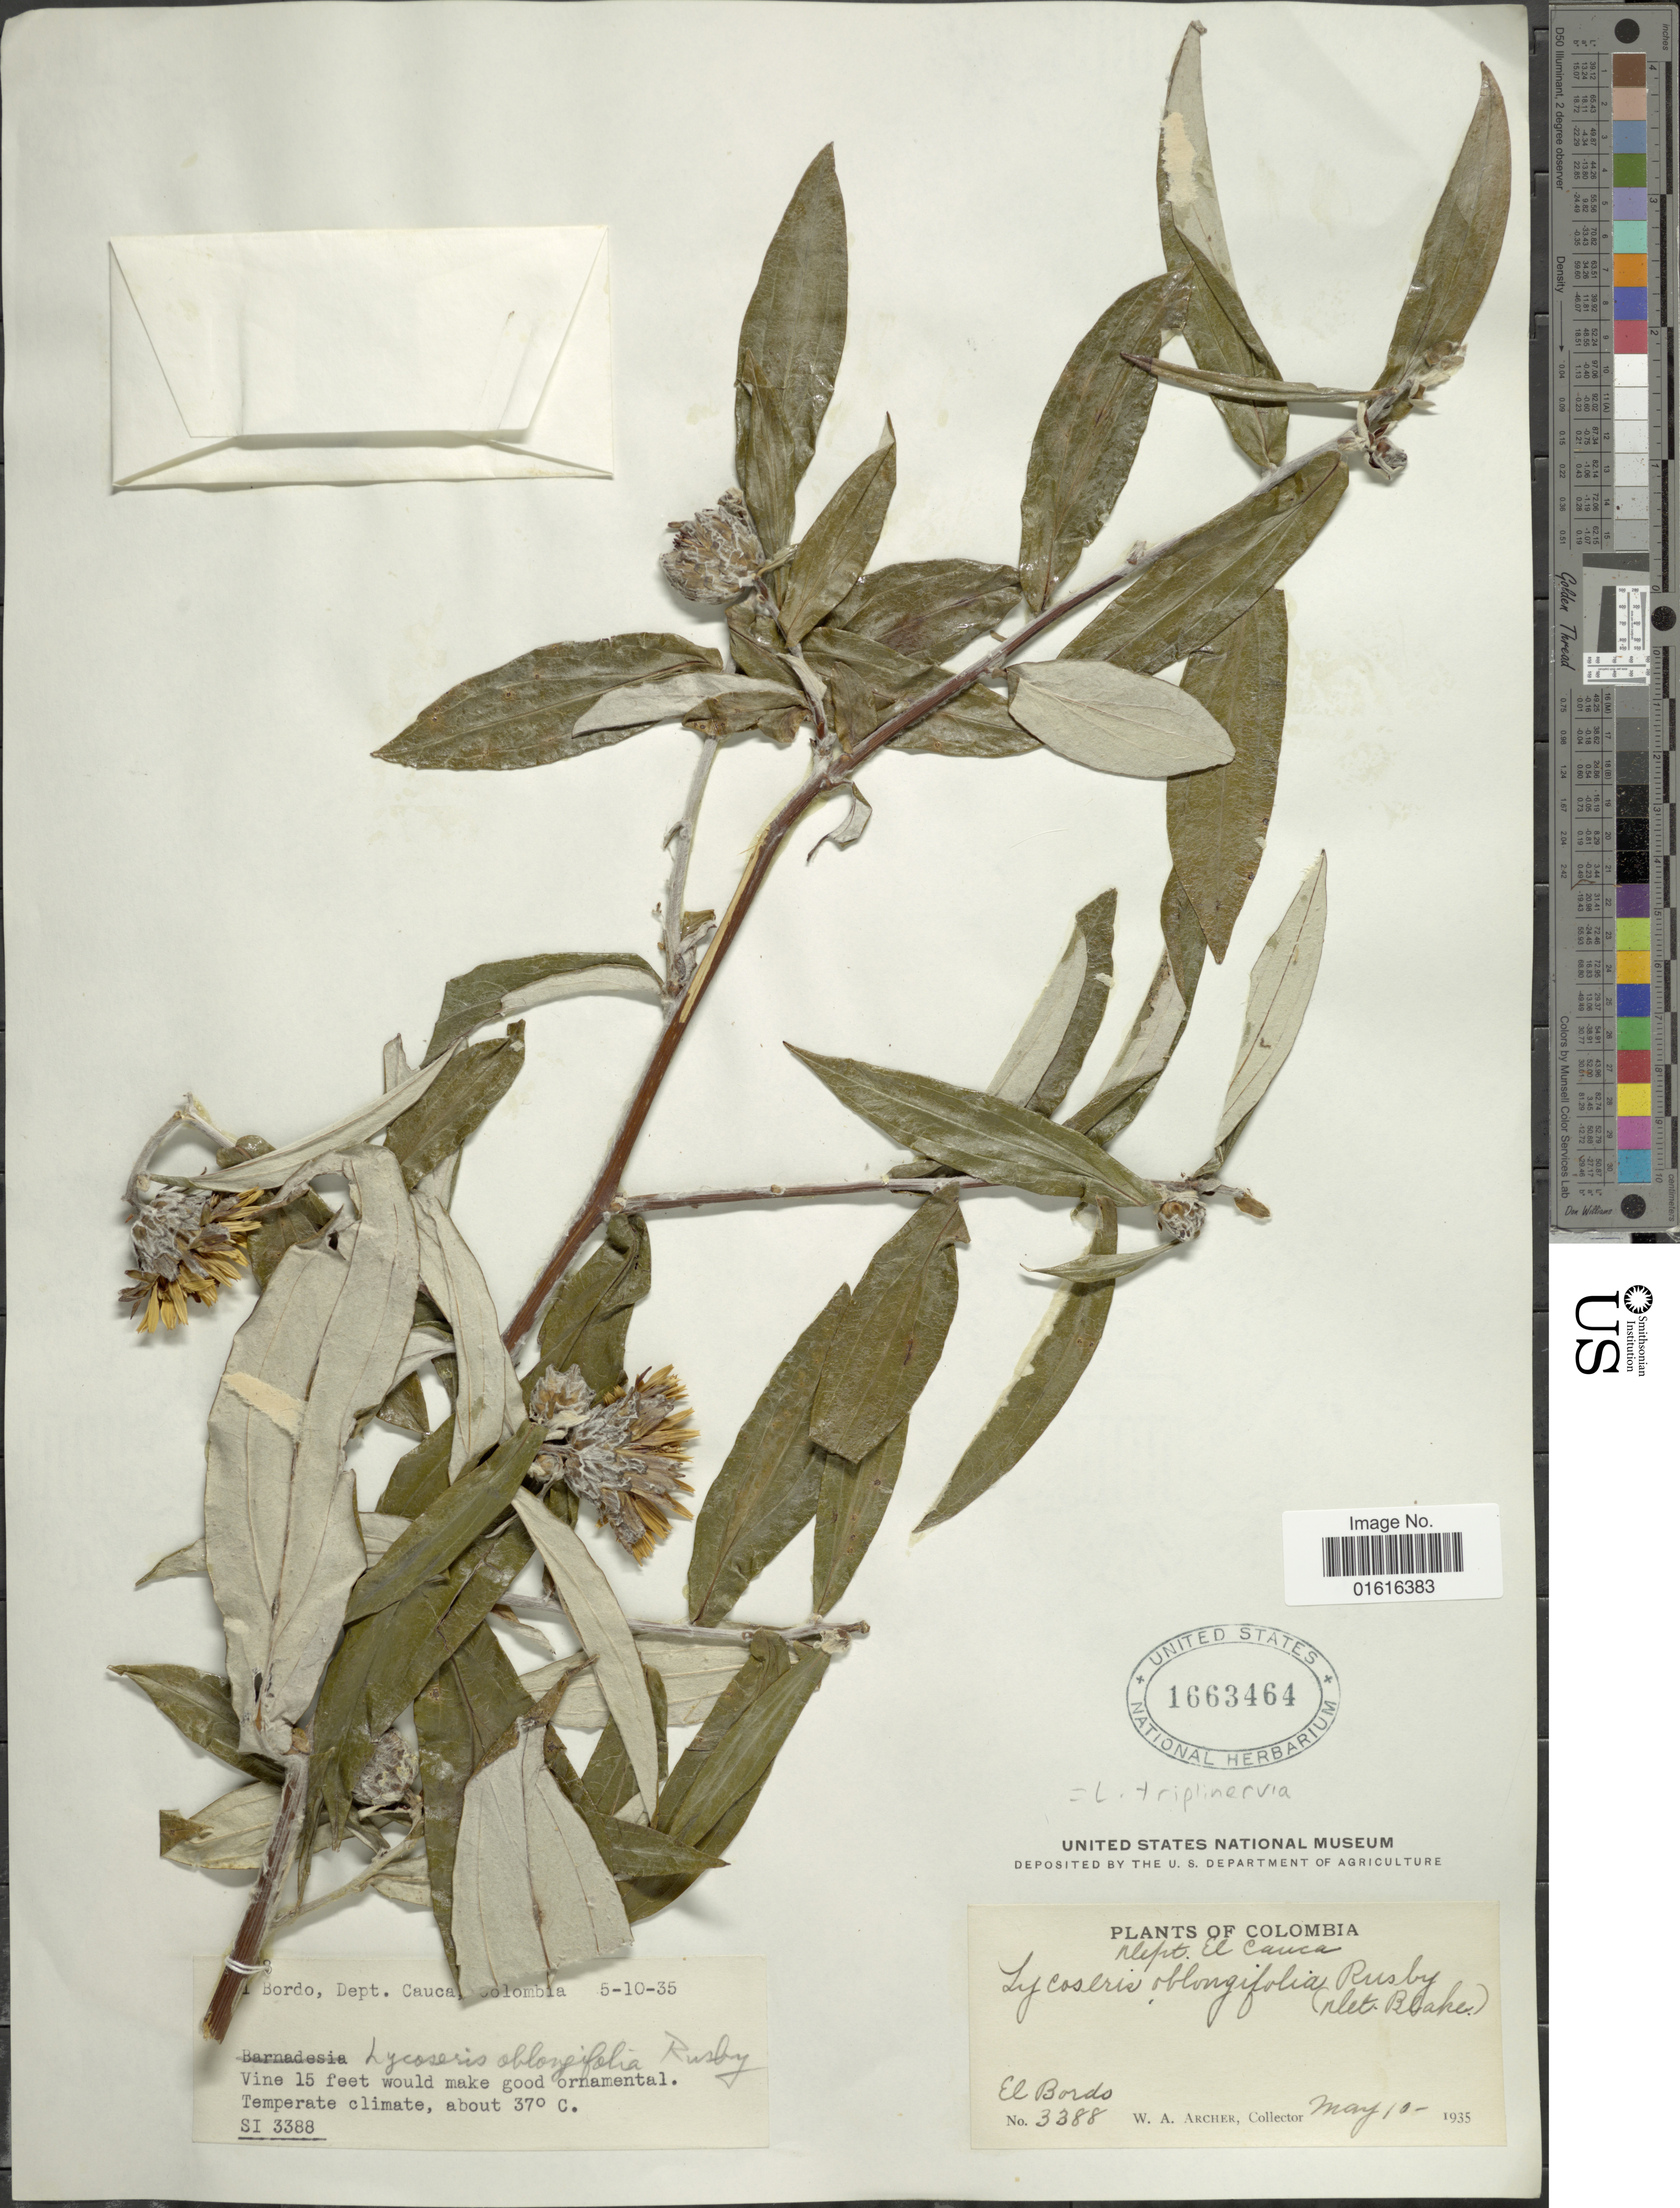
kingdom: Plantae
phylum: Tracheophyta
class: Magnoliopsida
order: Asterales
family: Asteraceae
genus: Lycoseris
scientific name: Lycoseris triplinervia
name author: Less.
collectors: W. A. Archer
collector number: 3388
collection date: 1935-05-10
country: Colombia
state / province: Cauca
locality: El Bords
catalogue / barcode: US 1663464